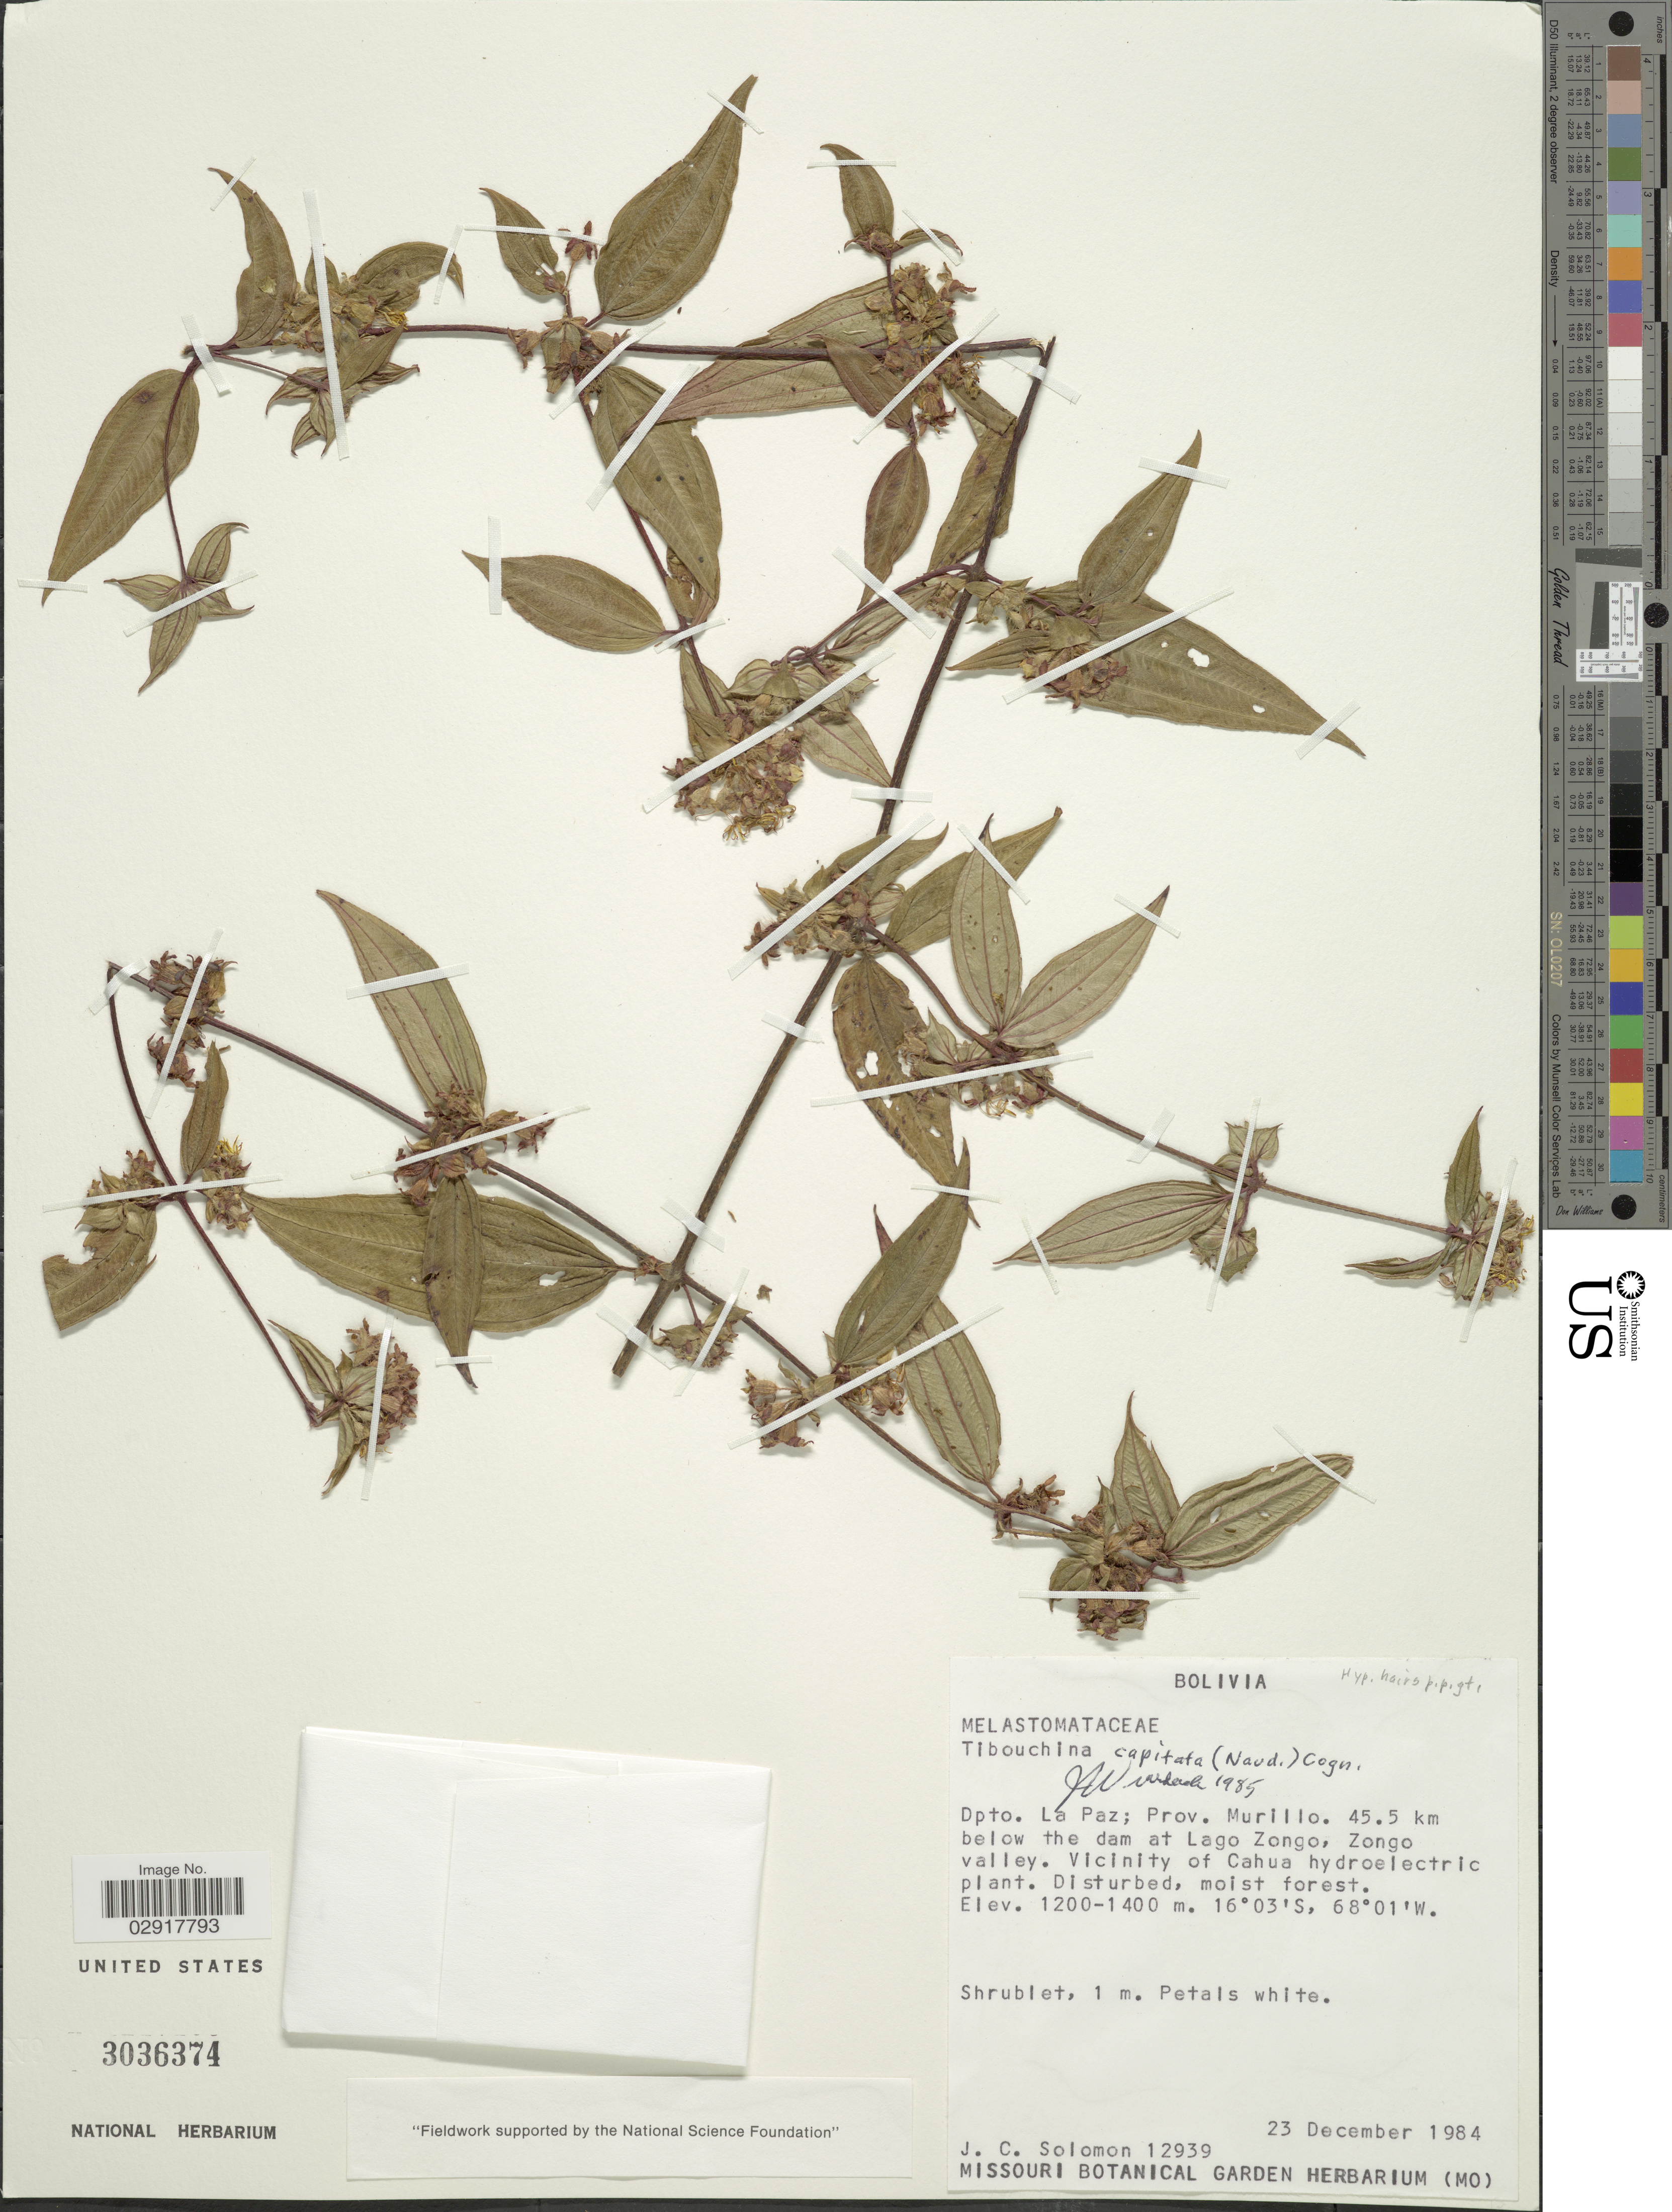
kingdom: Plantae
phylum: Tracheophyta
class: Magnoliopsida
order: Myrtales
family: Melastomataceae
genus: Chaetogastra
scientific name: Chaetogastra capitata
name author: (Naudin) P.J.F. Guim. & Michelang.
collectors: J. C. Solomon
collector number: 12939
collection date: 1984-12-23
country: Bolivia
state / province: La Paz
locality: Dpto. La Paz; Prov. Murillo. 45.5 km below the dam at Lago Zongo, Zongo valley. Vicinity of Cahua hydroelectric plant.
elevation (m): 1200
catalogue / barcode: US 3036374